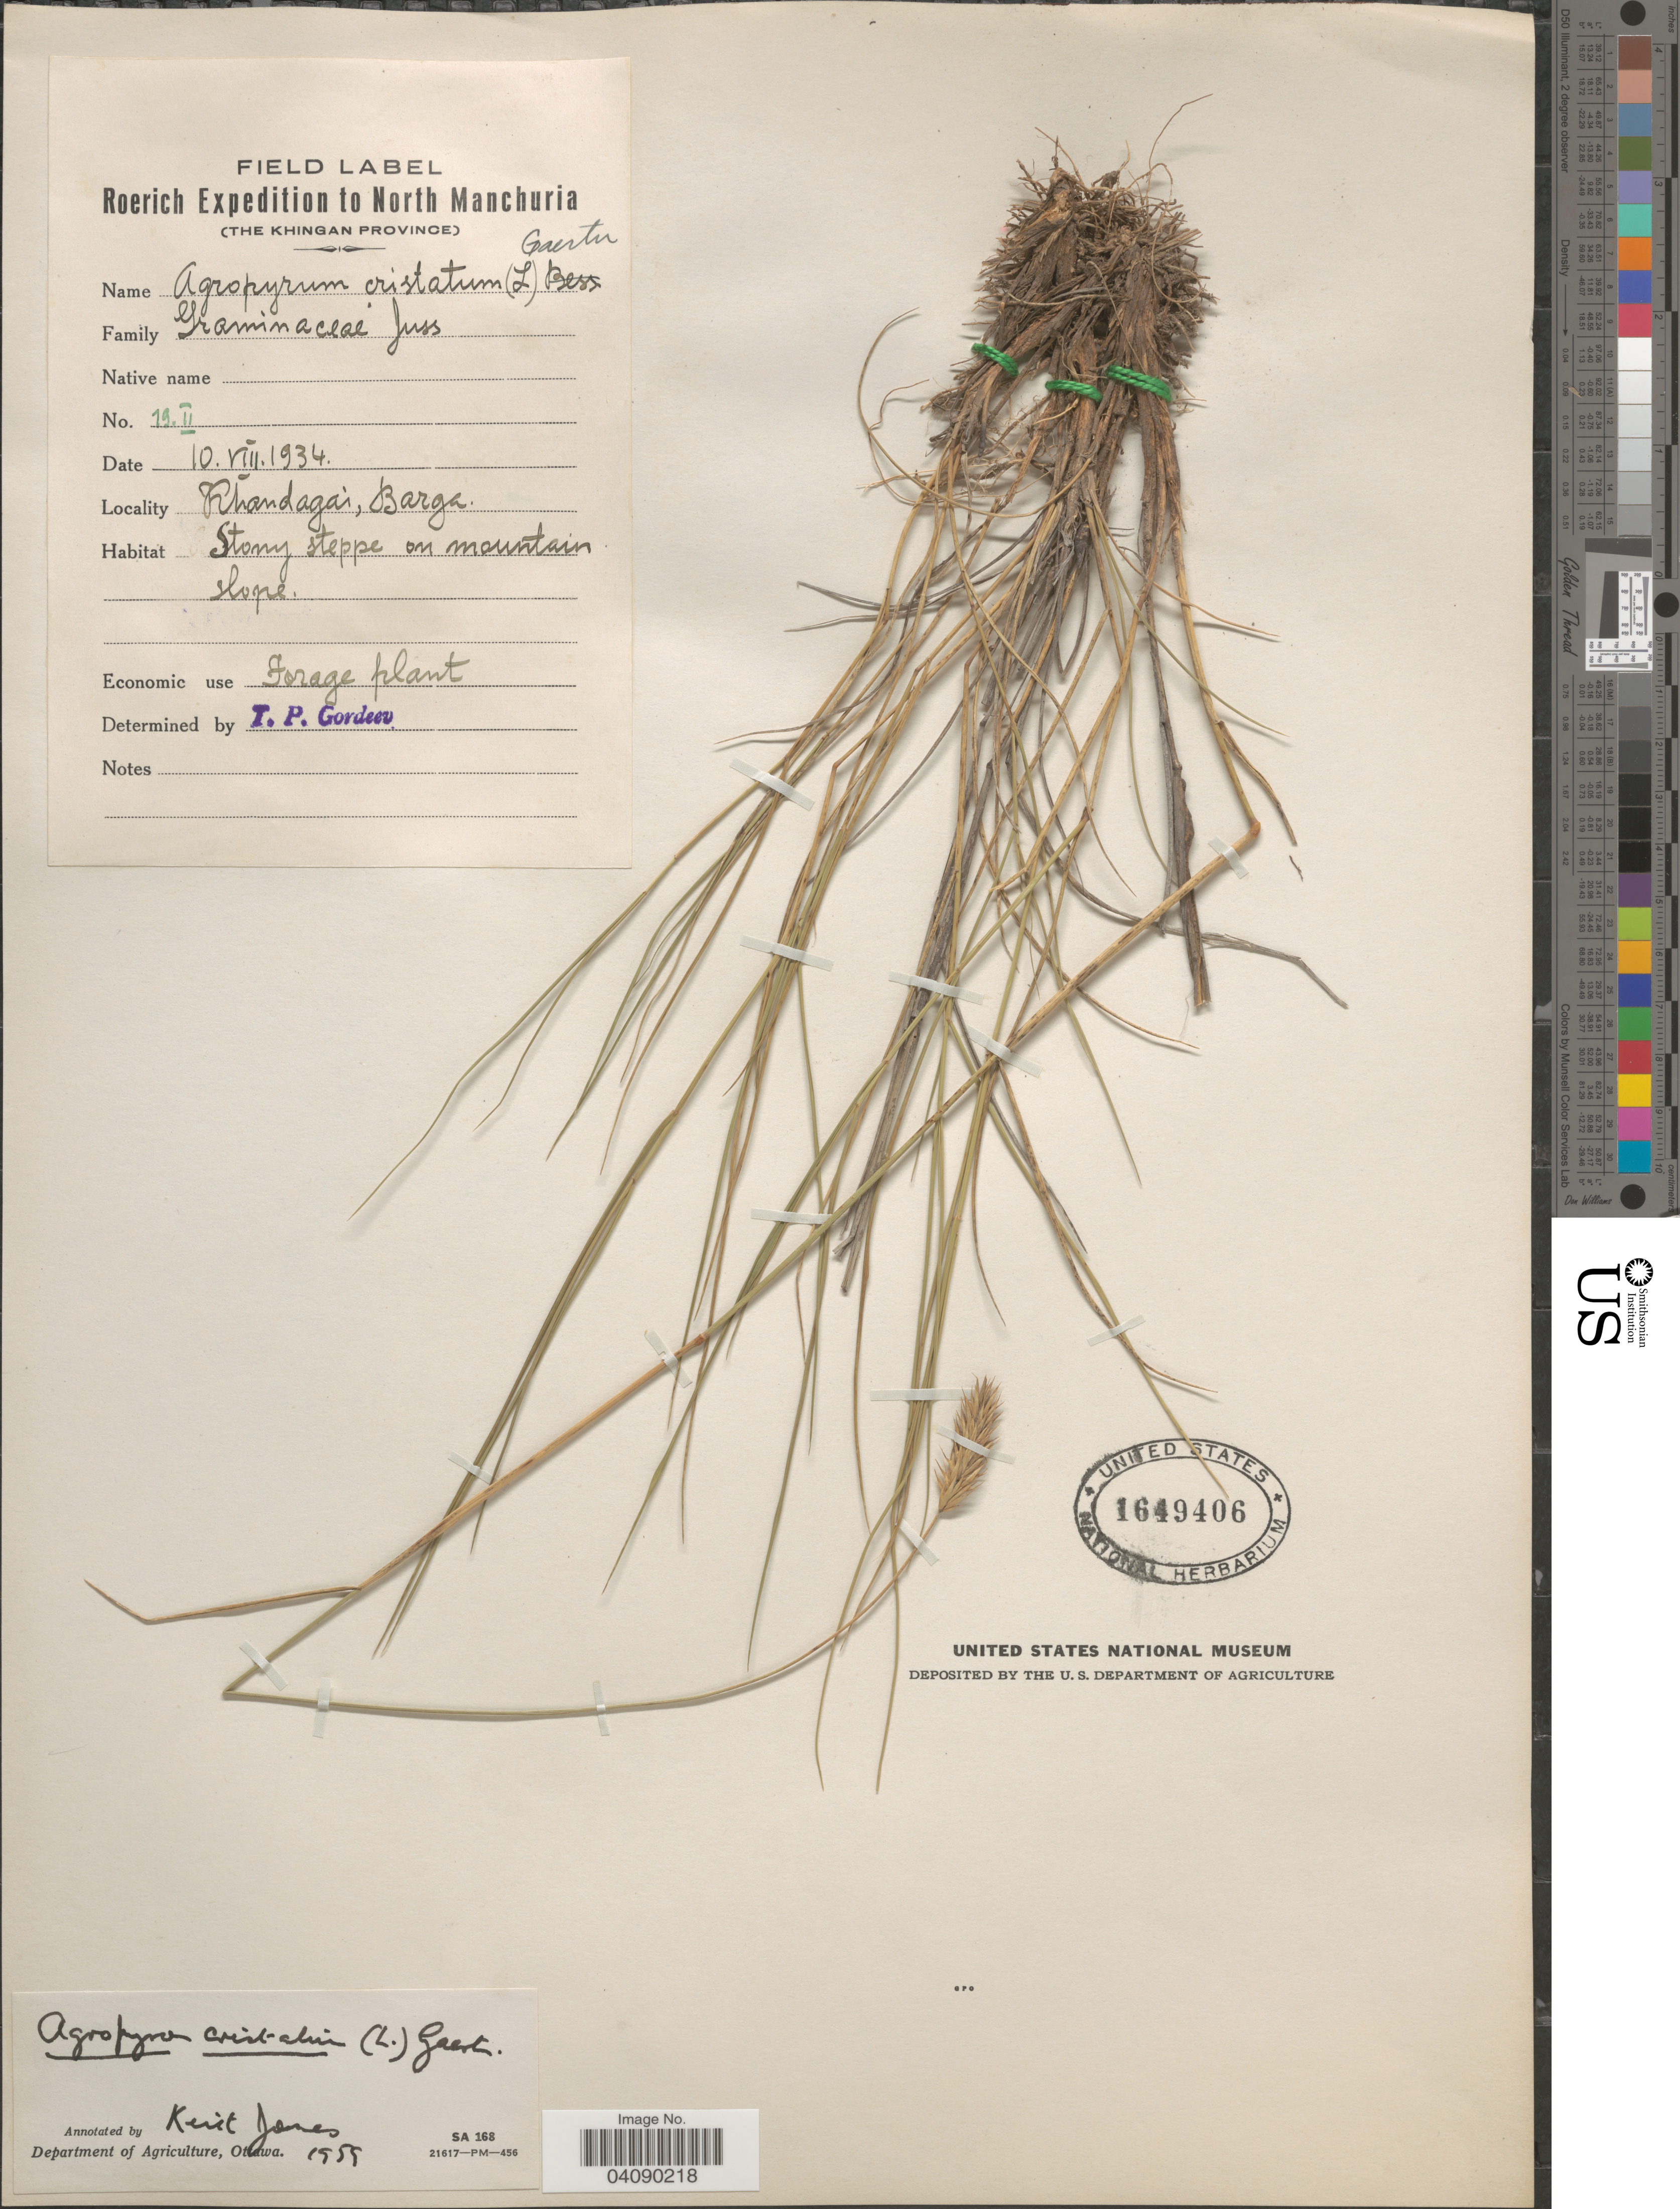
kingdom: Plantae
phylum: Tracheophyta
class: Liliopsida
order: Poales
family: Poaceae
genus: Agropyron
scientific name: Agropyron cristatum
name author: (L.) Gaertn.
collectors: Roerich Expedition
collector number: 19.II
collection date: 1934-08-10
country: China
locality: To North Manchuria (The Khingan Province). Khandagai, Barga. Stony steppe on mountain slope.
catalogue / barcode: US 1649406